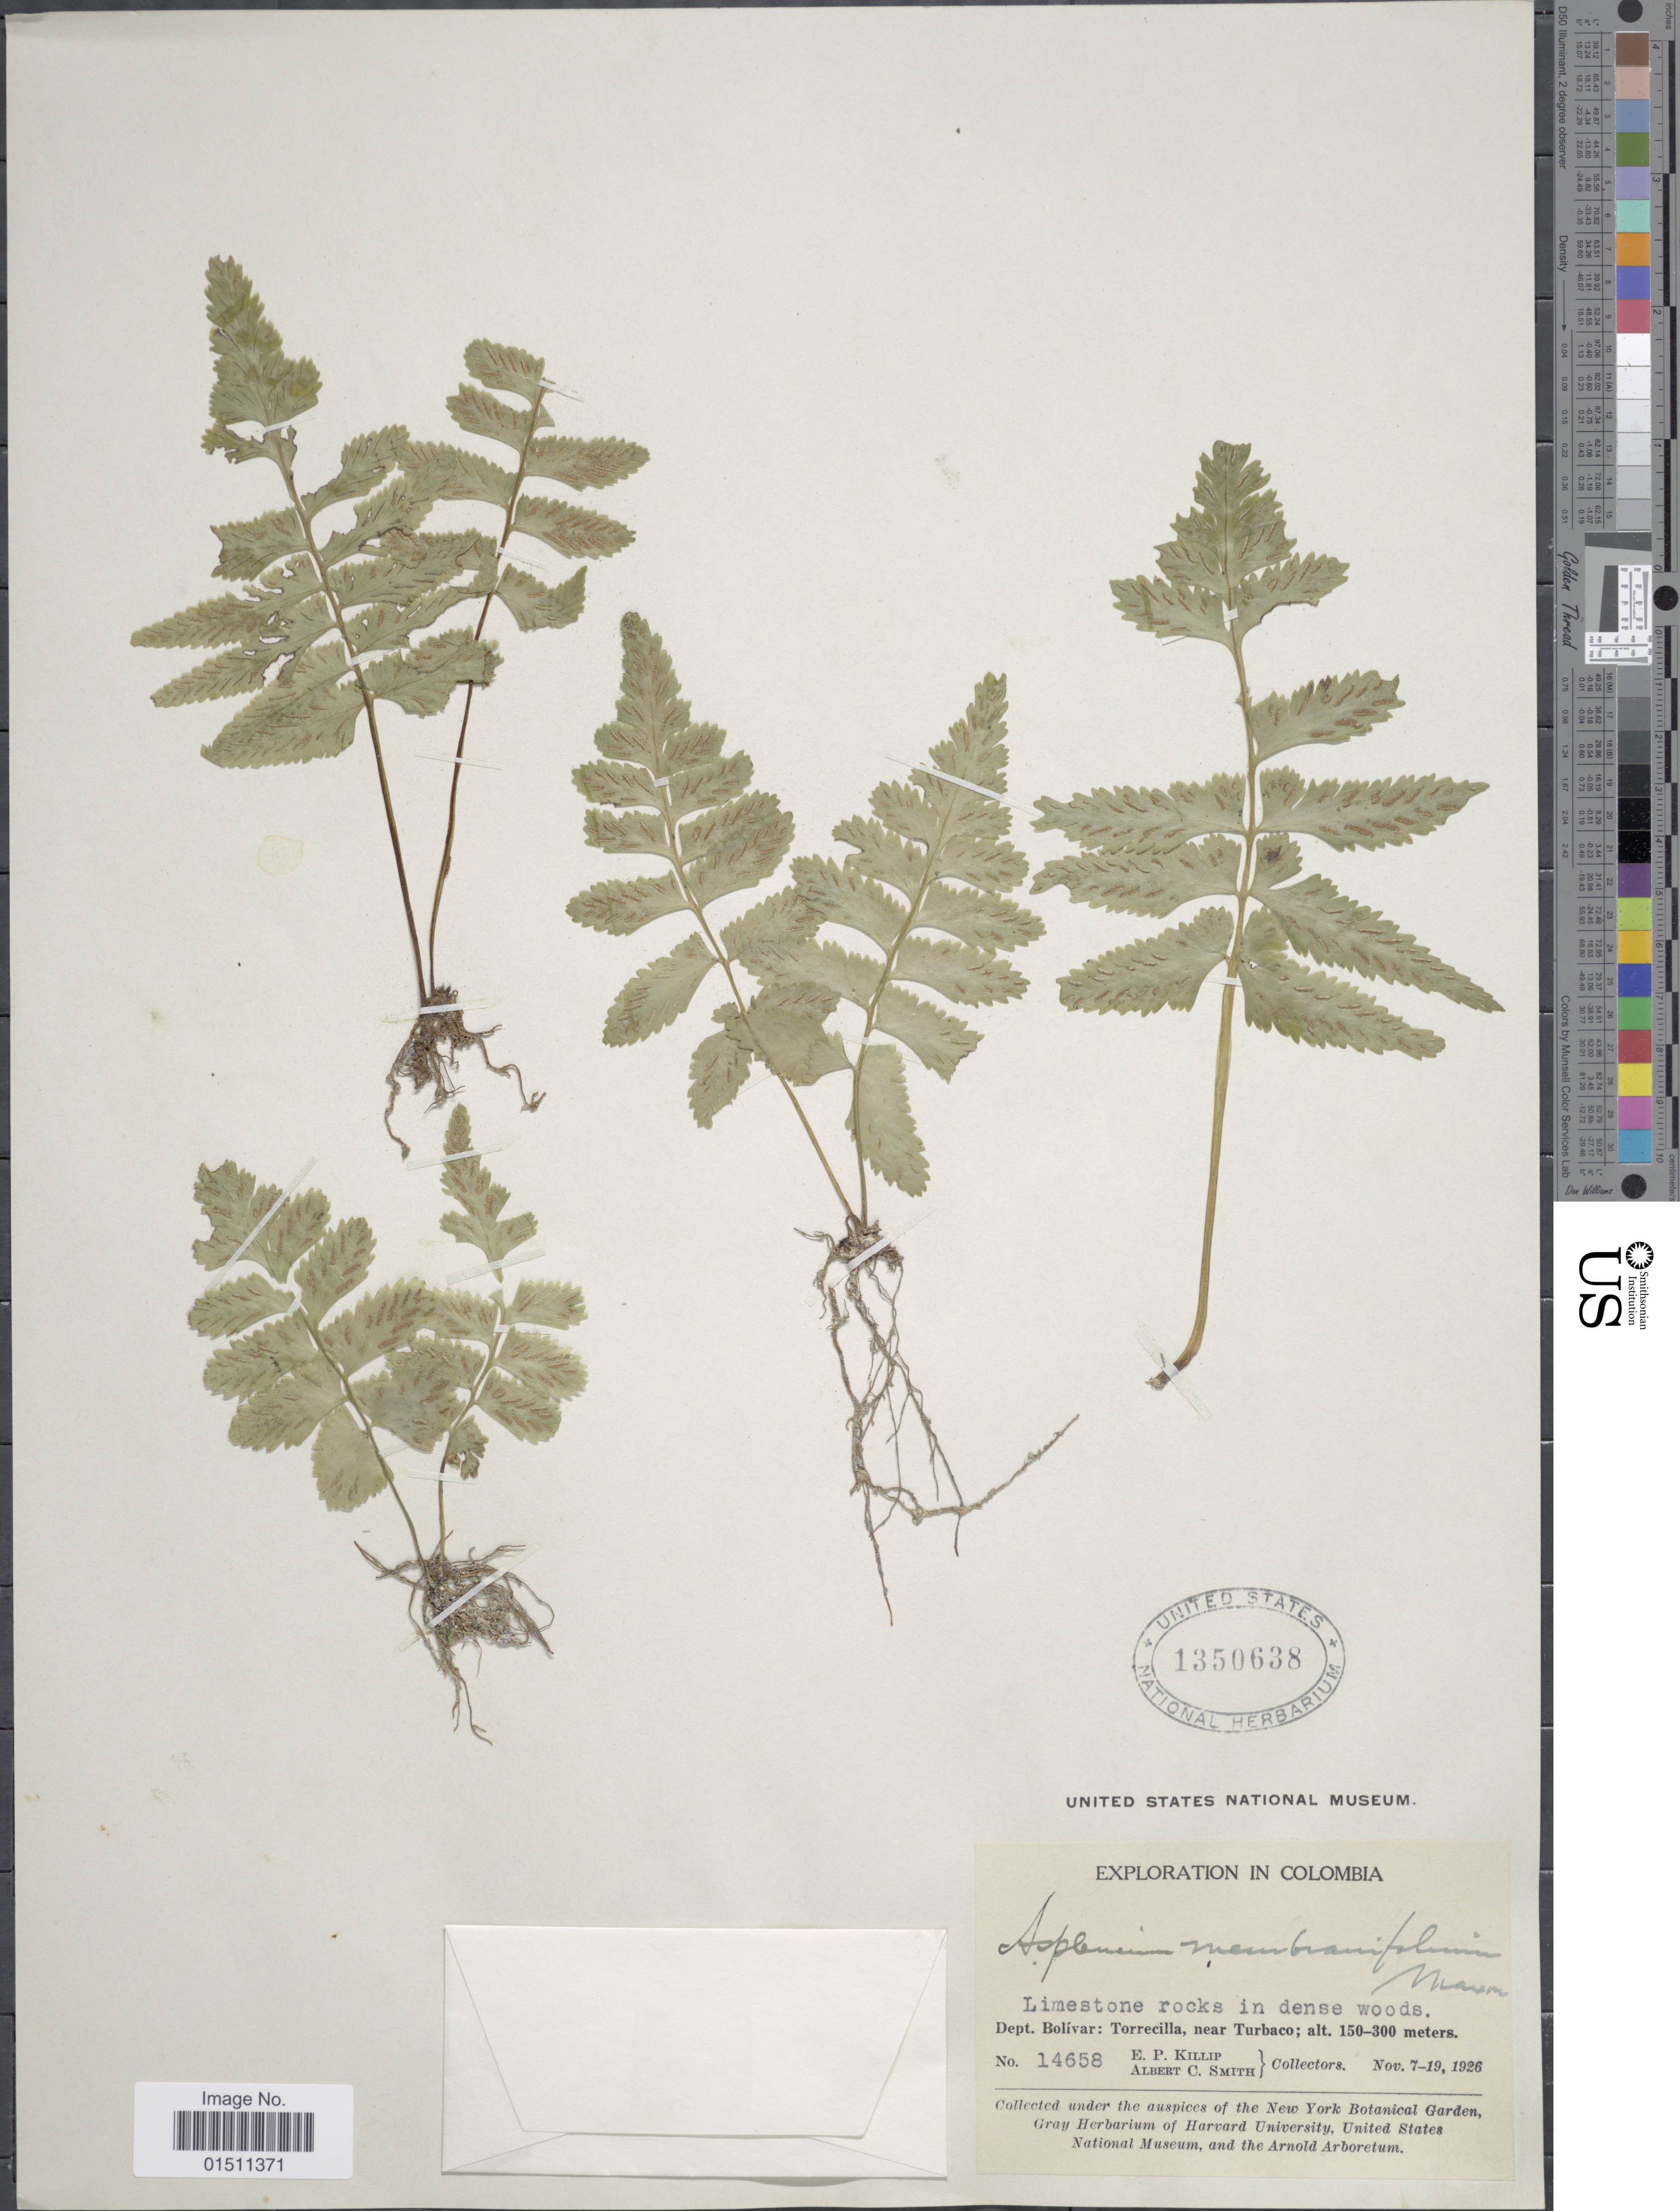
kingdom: Plantae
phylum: Tracheophyta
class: Polypodiopsida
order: Polypodiales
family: Aspleniaceae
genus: Asplenium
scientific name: Asplenium hoffmannii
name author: Hieron.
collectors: E. P. Killip & A. C. Smith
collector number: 14658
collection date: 1926-11-07/1926-11-19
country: Colombia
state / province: Bolívar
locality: Colombia, Dept. Bolívar: Torrecilla, near Turbaco.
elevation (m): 150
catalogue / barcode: US 1350638